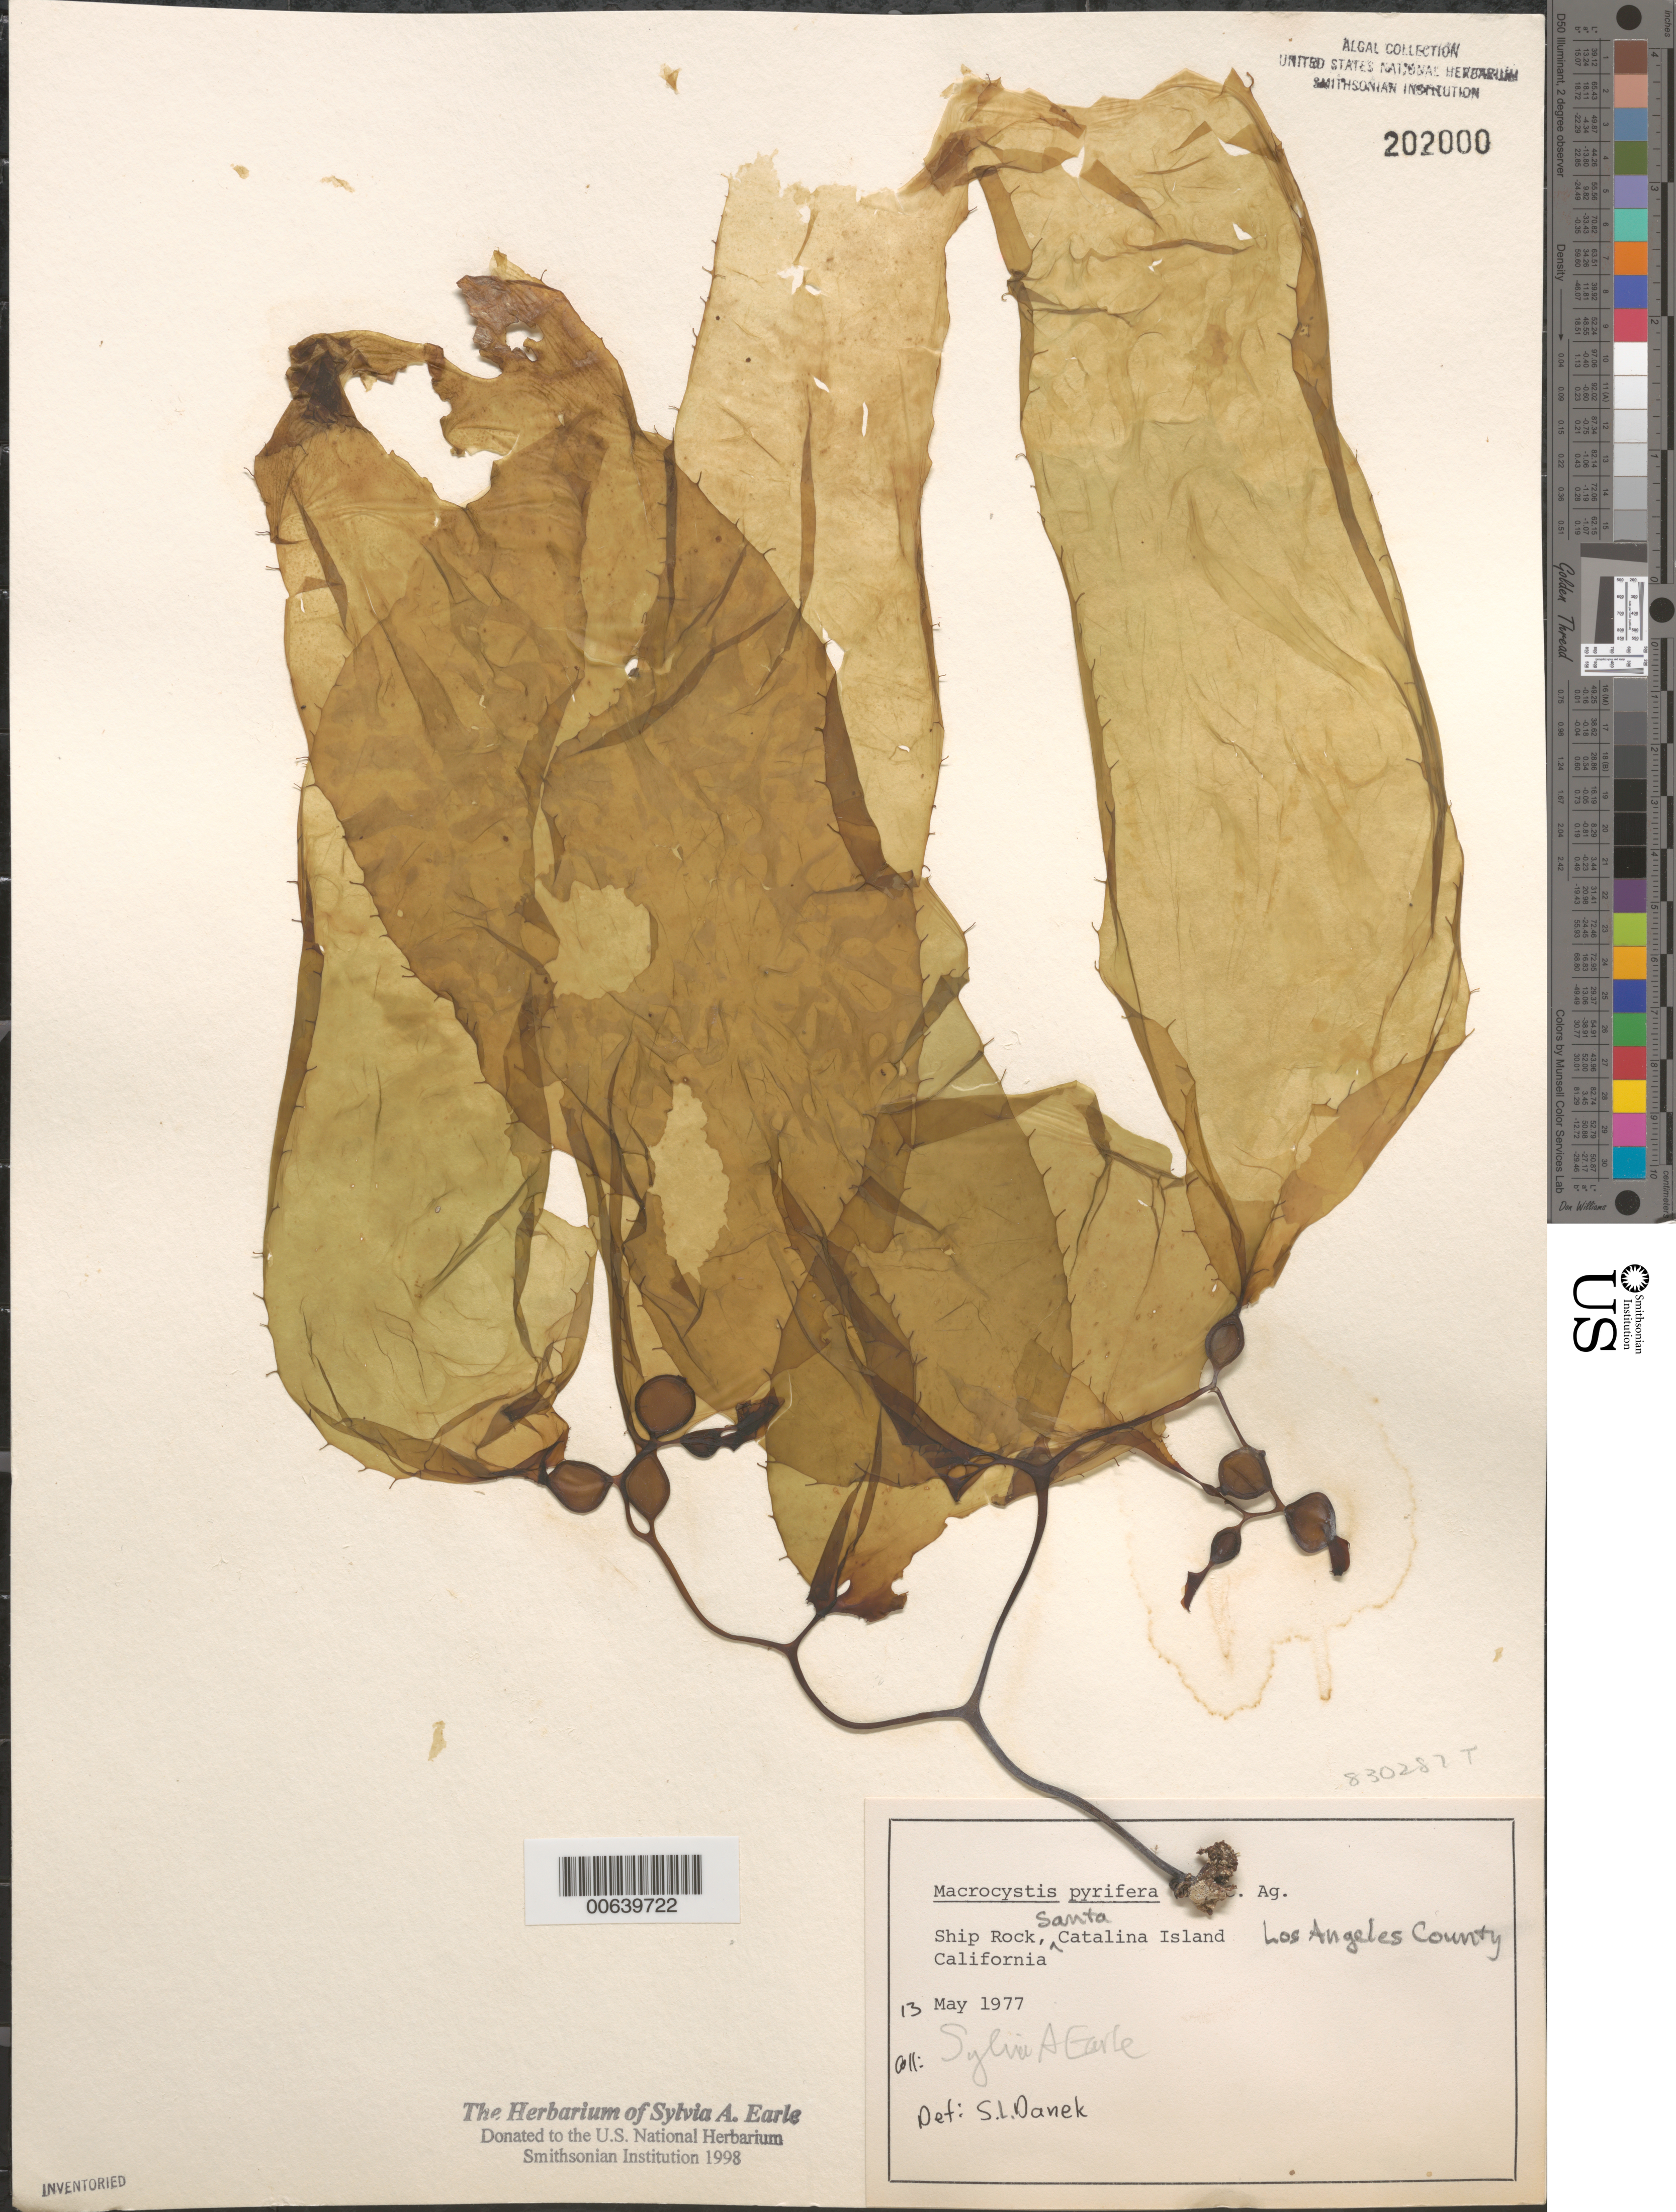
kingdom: Chromista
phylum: Ochrophyta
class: Phaeophyceae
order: Laminariales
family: Laminariaceae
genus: Macrocystis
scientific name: Macrocystis pyrifera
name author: (L.) C. Agardh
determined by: Danek, S. L.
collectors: S. A. Earle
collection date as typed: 13 May 1977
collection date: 1977-05-13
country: United States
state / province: California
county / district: Los Angeles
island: Santa Catalina Island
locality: Ship Rock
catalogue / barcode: US 202000